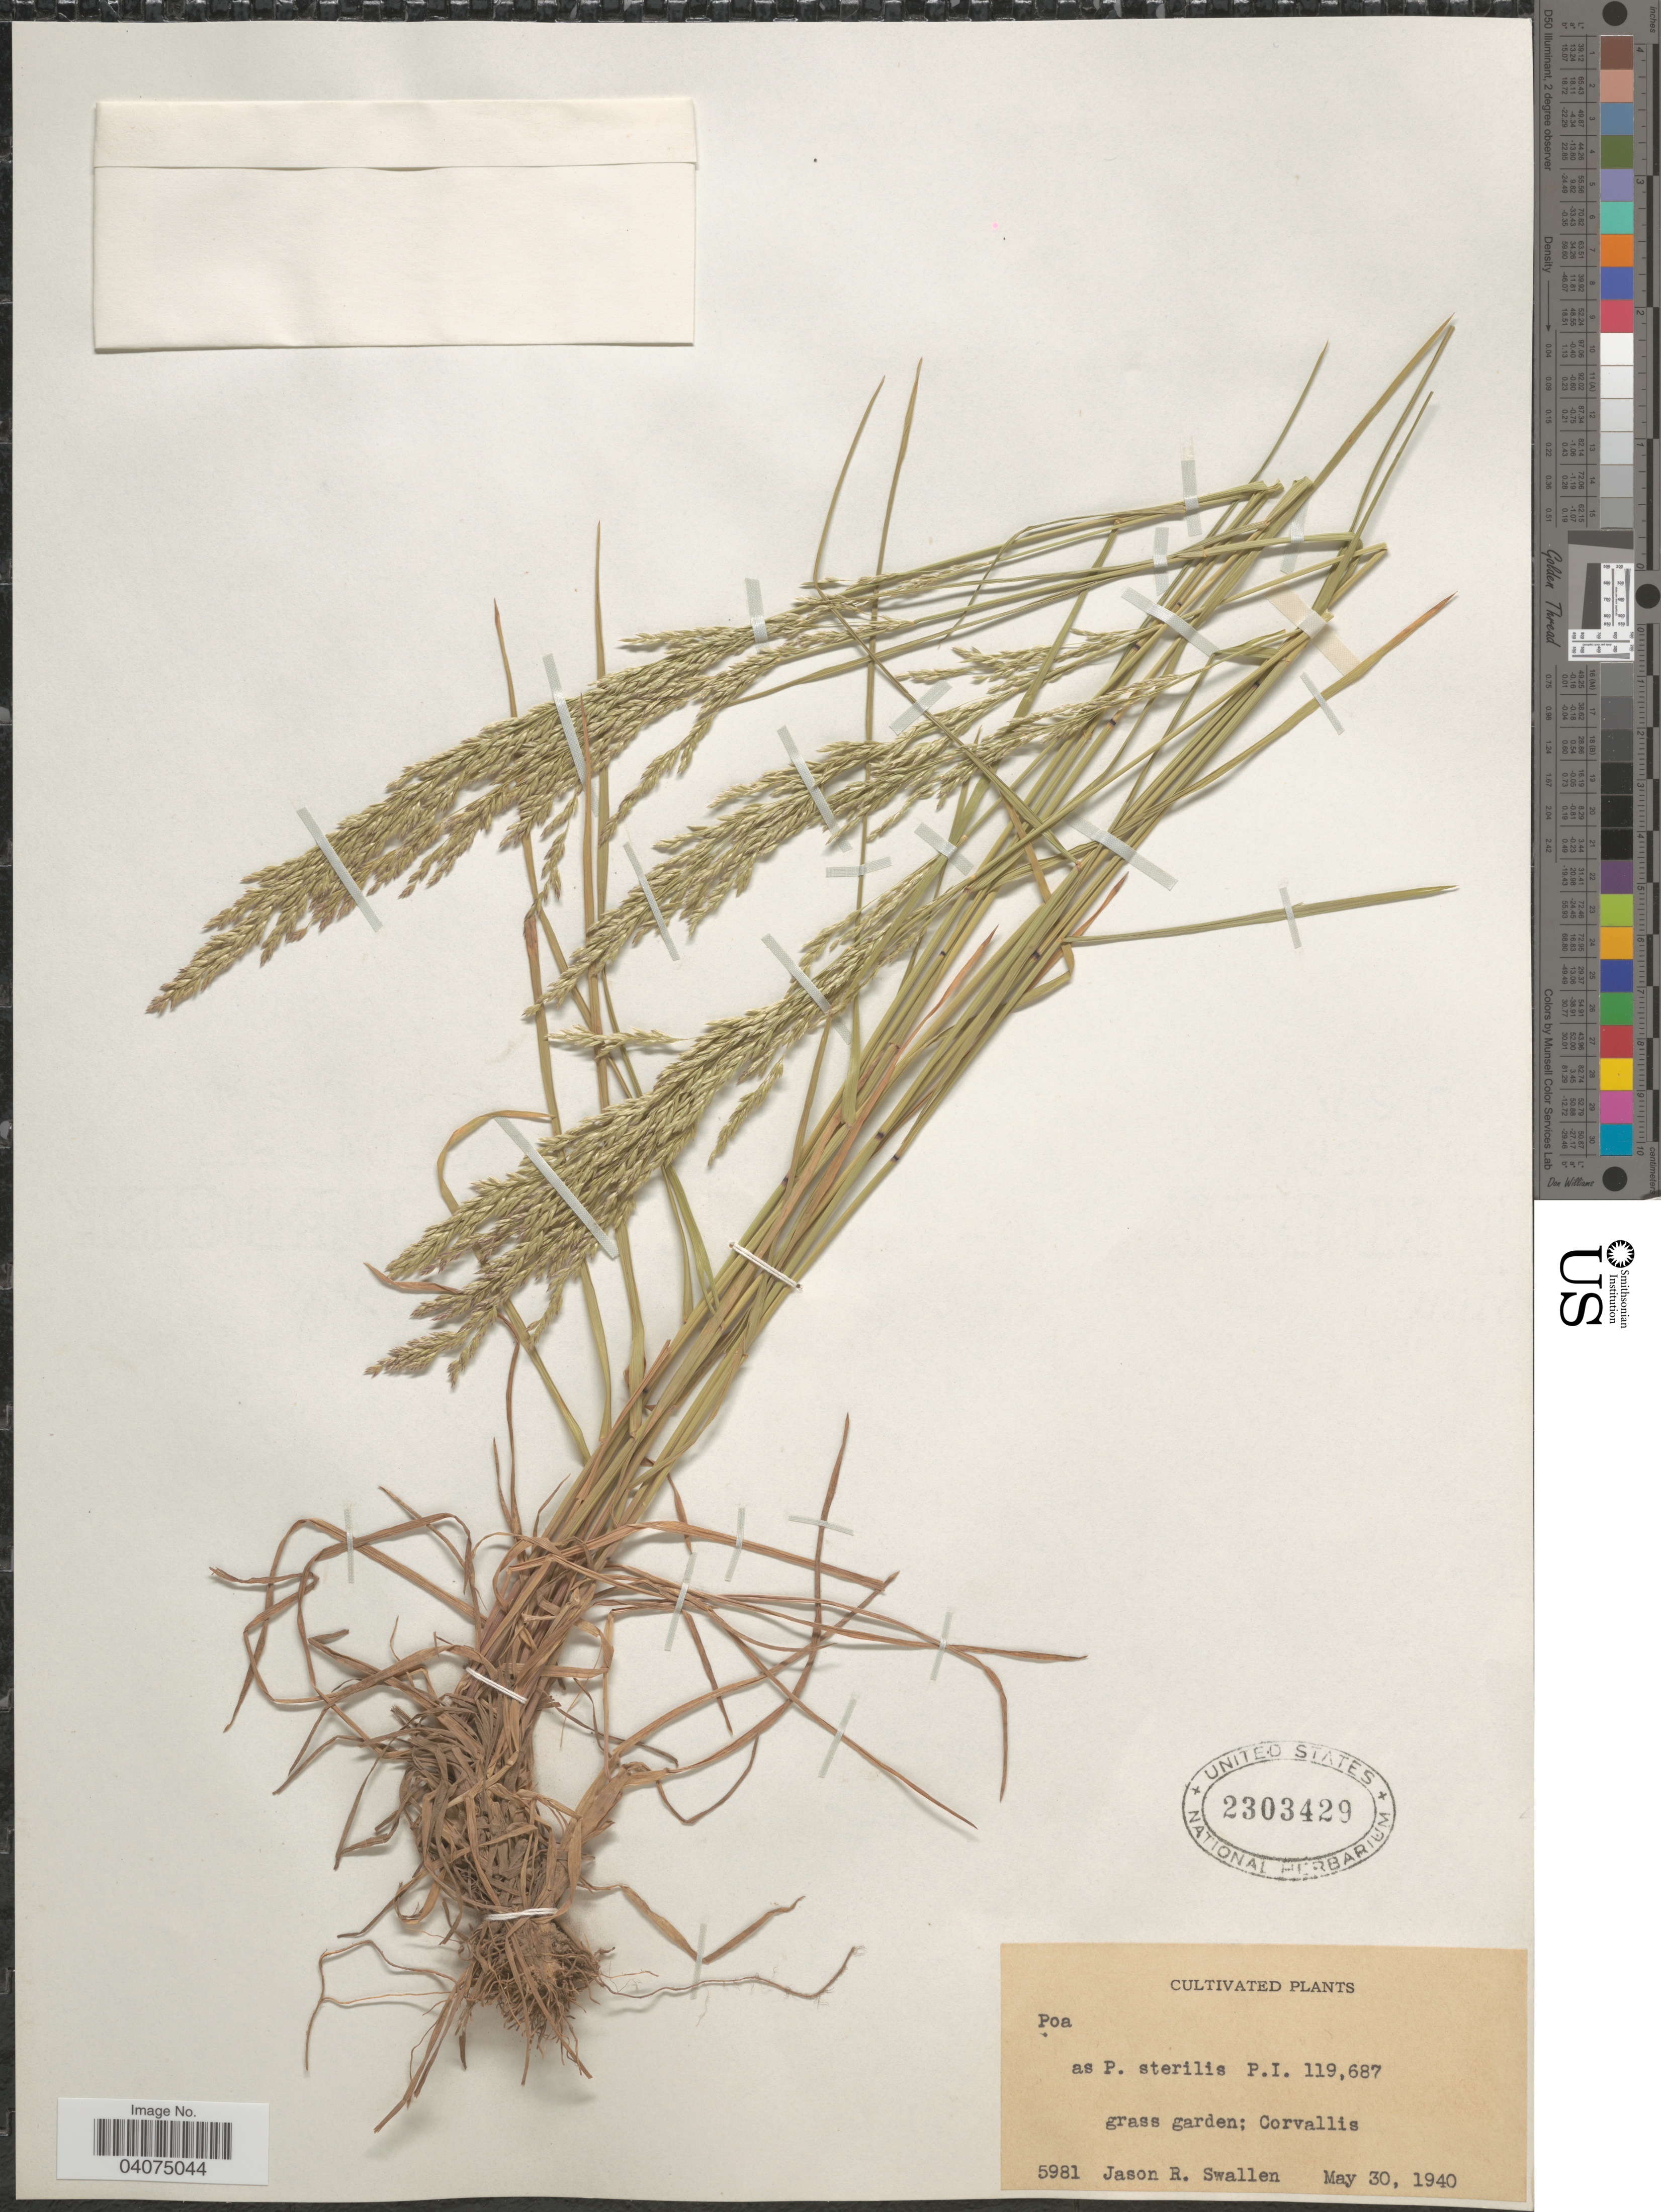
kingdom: Plantae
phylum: Tracheophyta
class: Liliopsida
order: Poales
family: Poaceae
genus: Poa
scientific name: Poa sp.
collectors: J. R. Swallen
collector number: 5981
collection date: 1940-05-30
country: United States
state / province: Oregon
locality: Grass garden; Corvallis.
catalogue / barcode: US 2303429